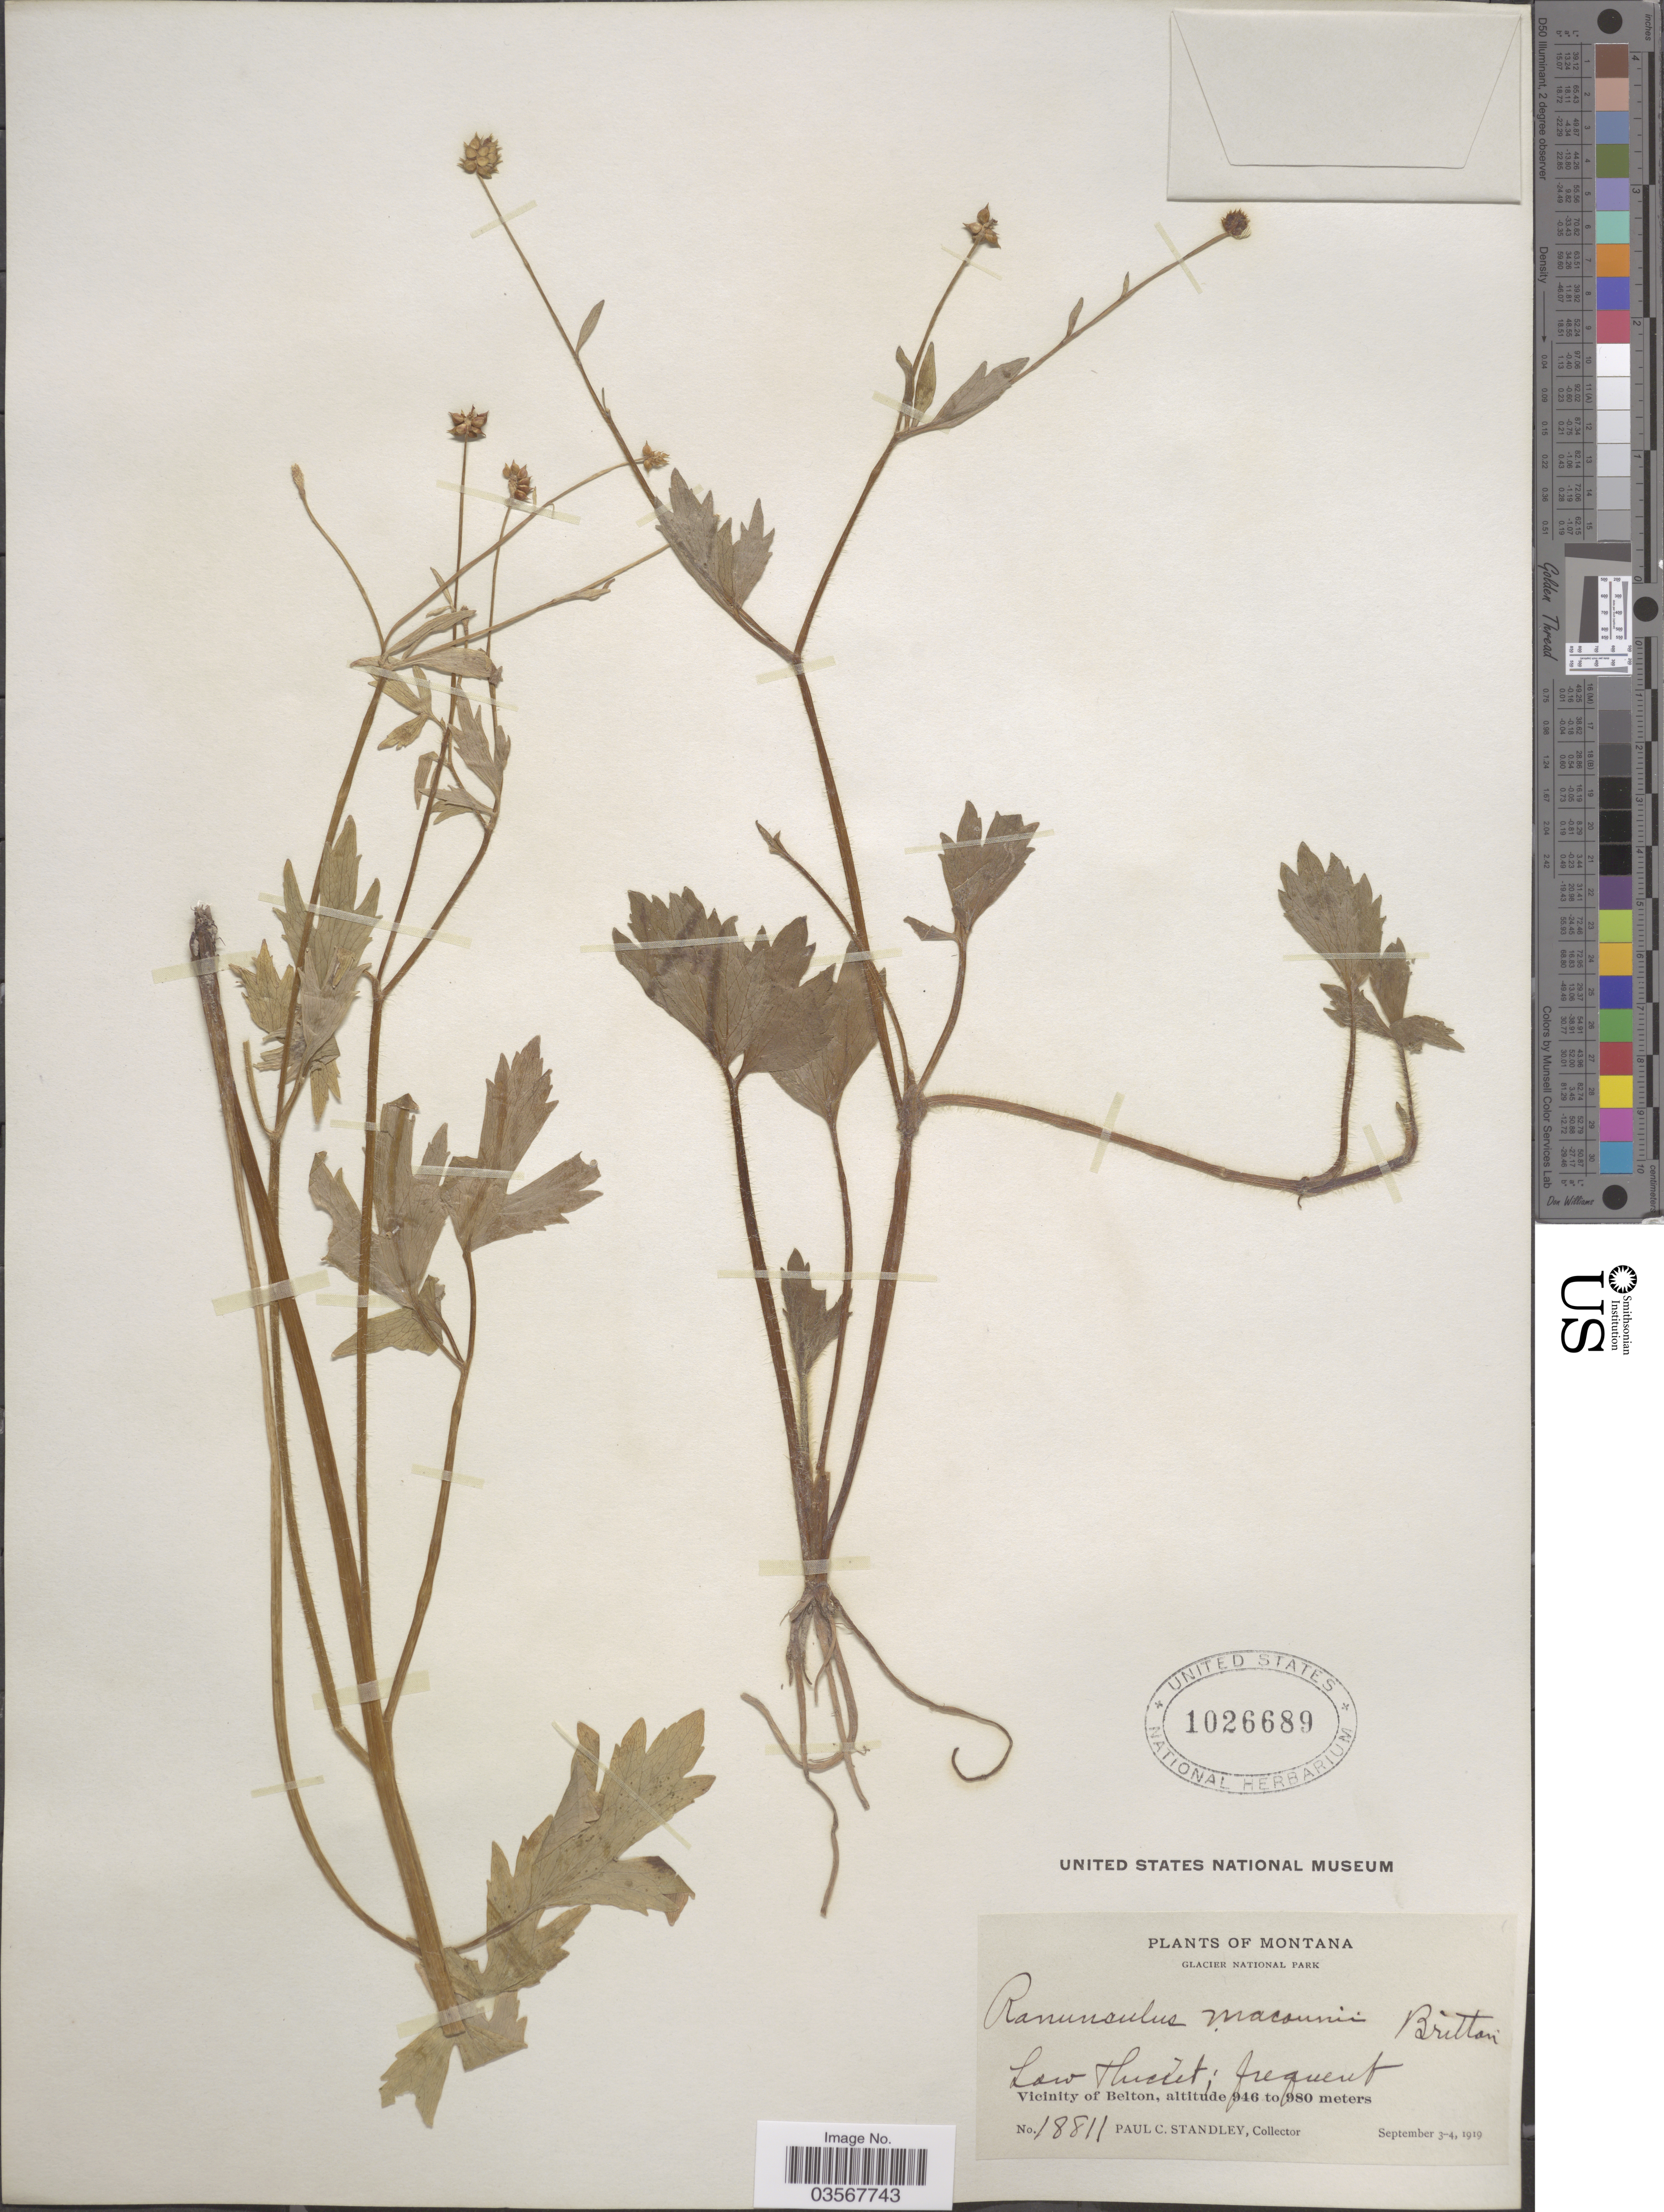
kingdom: Plantae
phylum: Tracheophyta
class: Magnoliopsida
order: Ranunculales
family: Ranunculaceae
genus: Ranunculus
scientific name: Ranunculus macounii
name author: Britton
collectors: P. C. Standley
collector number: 18811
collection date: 1919-09-03/1919-09-04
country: United States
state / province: Montana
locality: Glacier National Park. Vicinity of Belton.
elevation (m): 946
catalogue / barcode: US 1026689